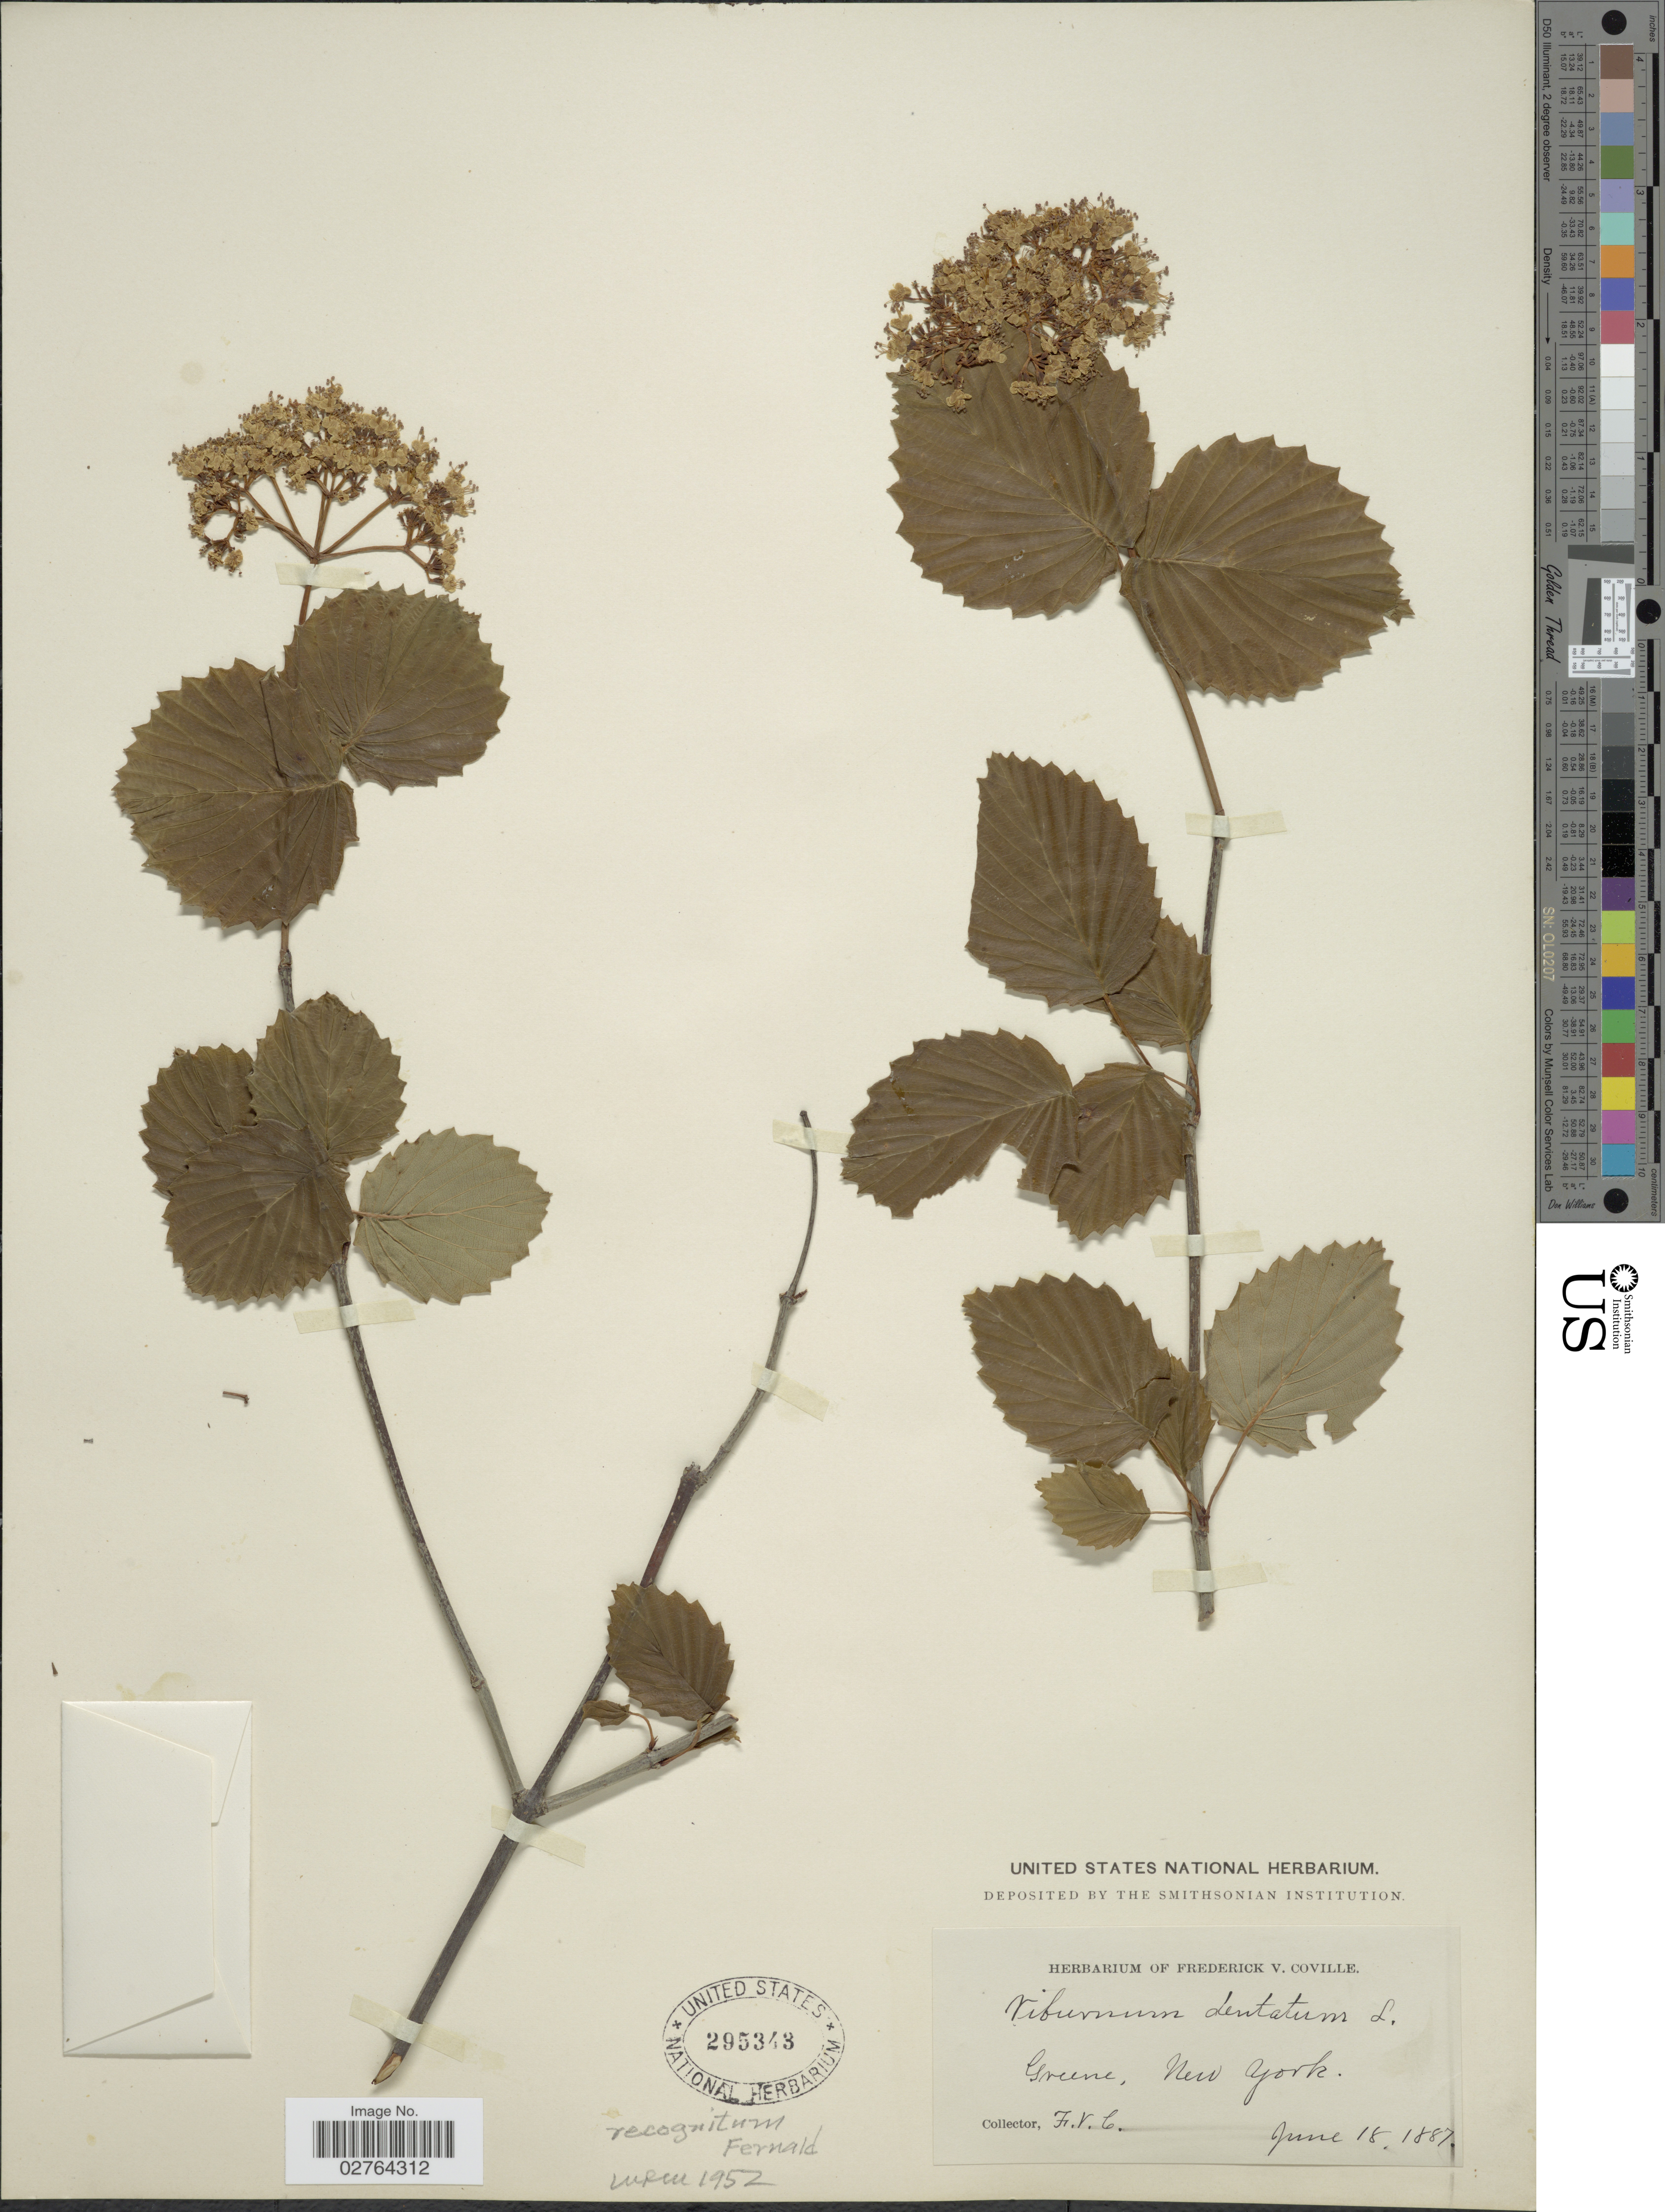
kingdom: Plantae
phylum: Tracheophyta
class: Magnoliopsida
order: Dipsacales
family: Viburnaceae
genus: Viburnum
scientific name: Viburnum recognitum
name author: Fernald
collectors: F. V. Coville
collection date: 1887-06-18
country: United States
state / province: New York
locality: Greene.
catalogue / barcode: US 295343